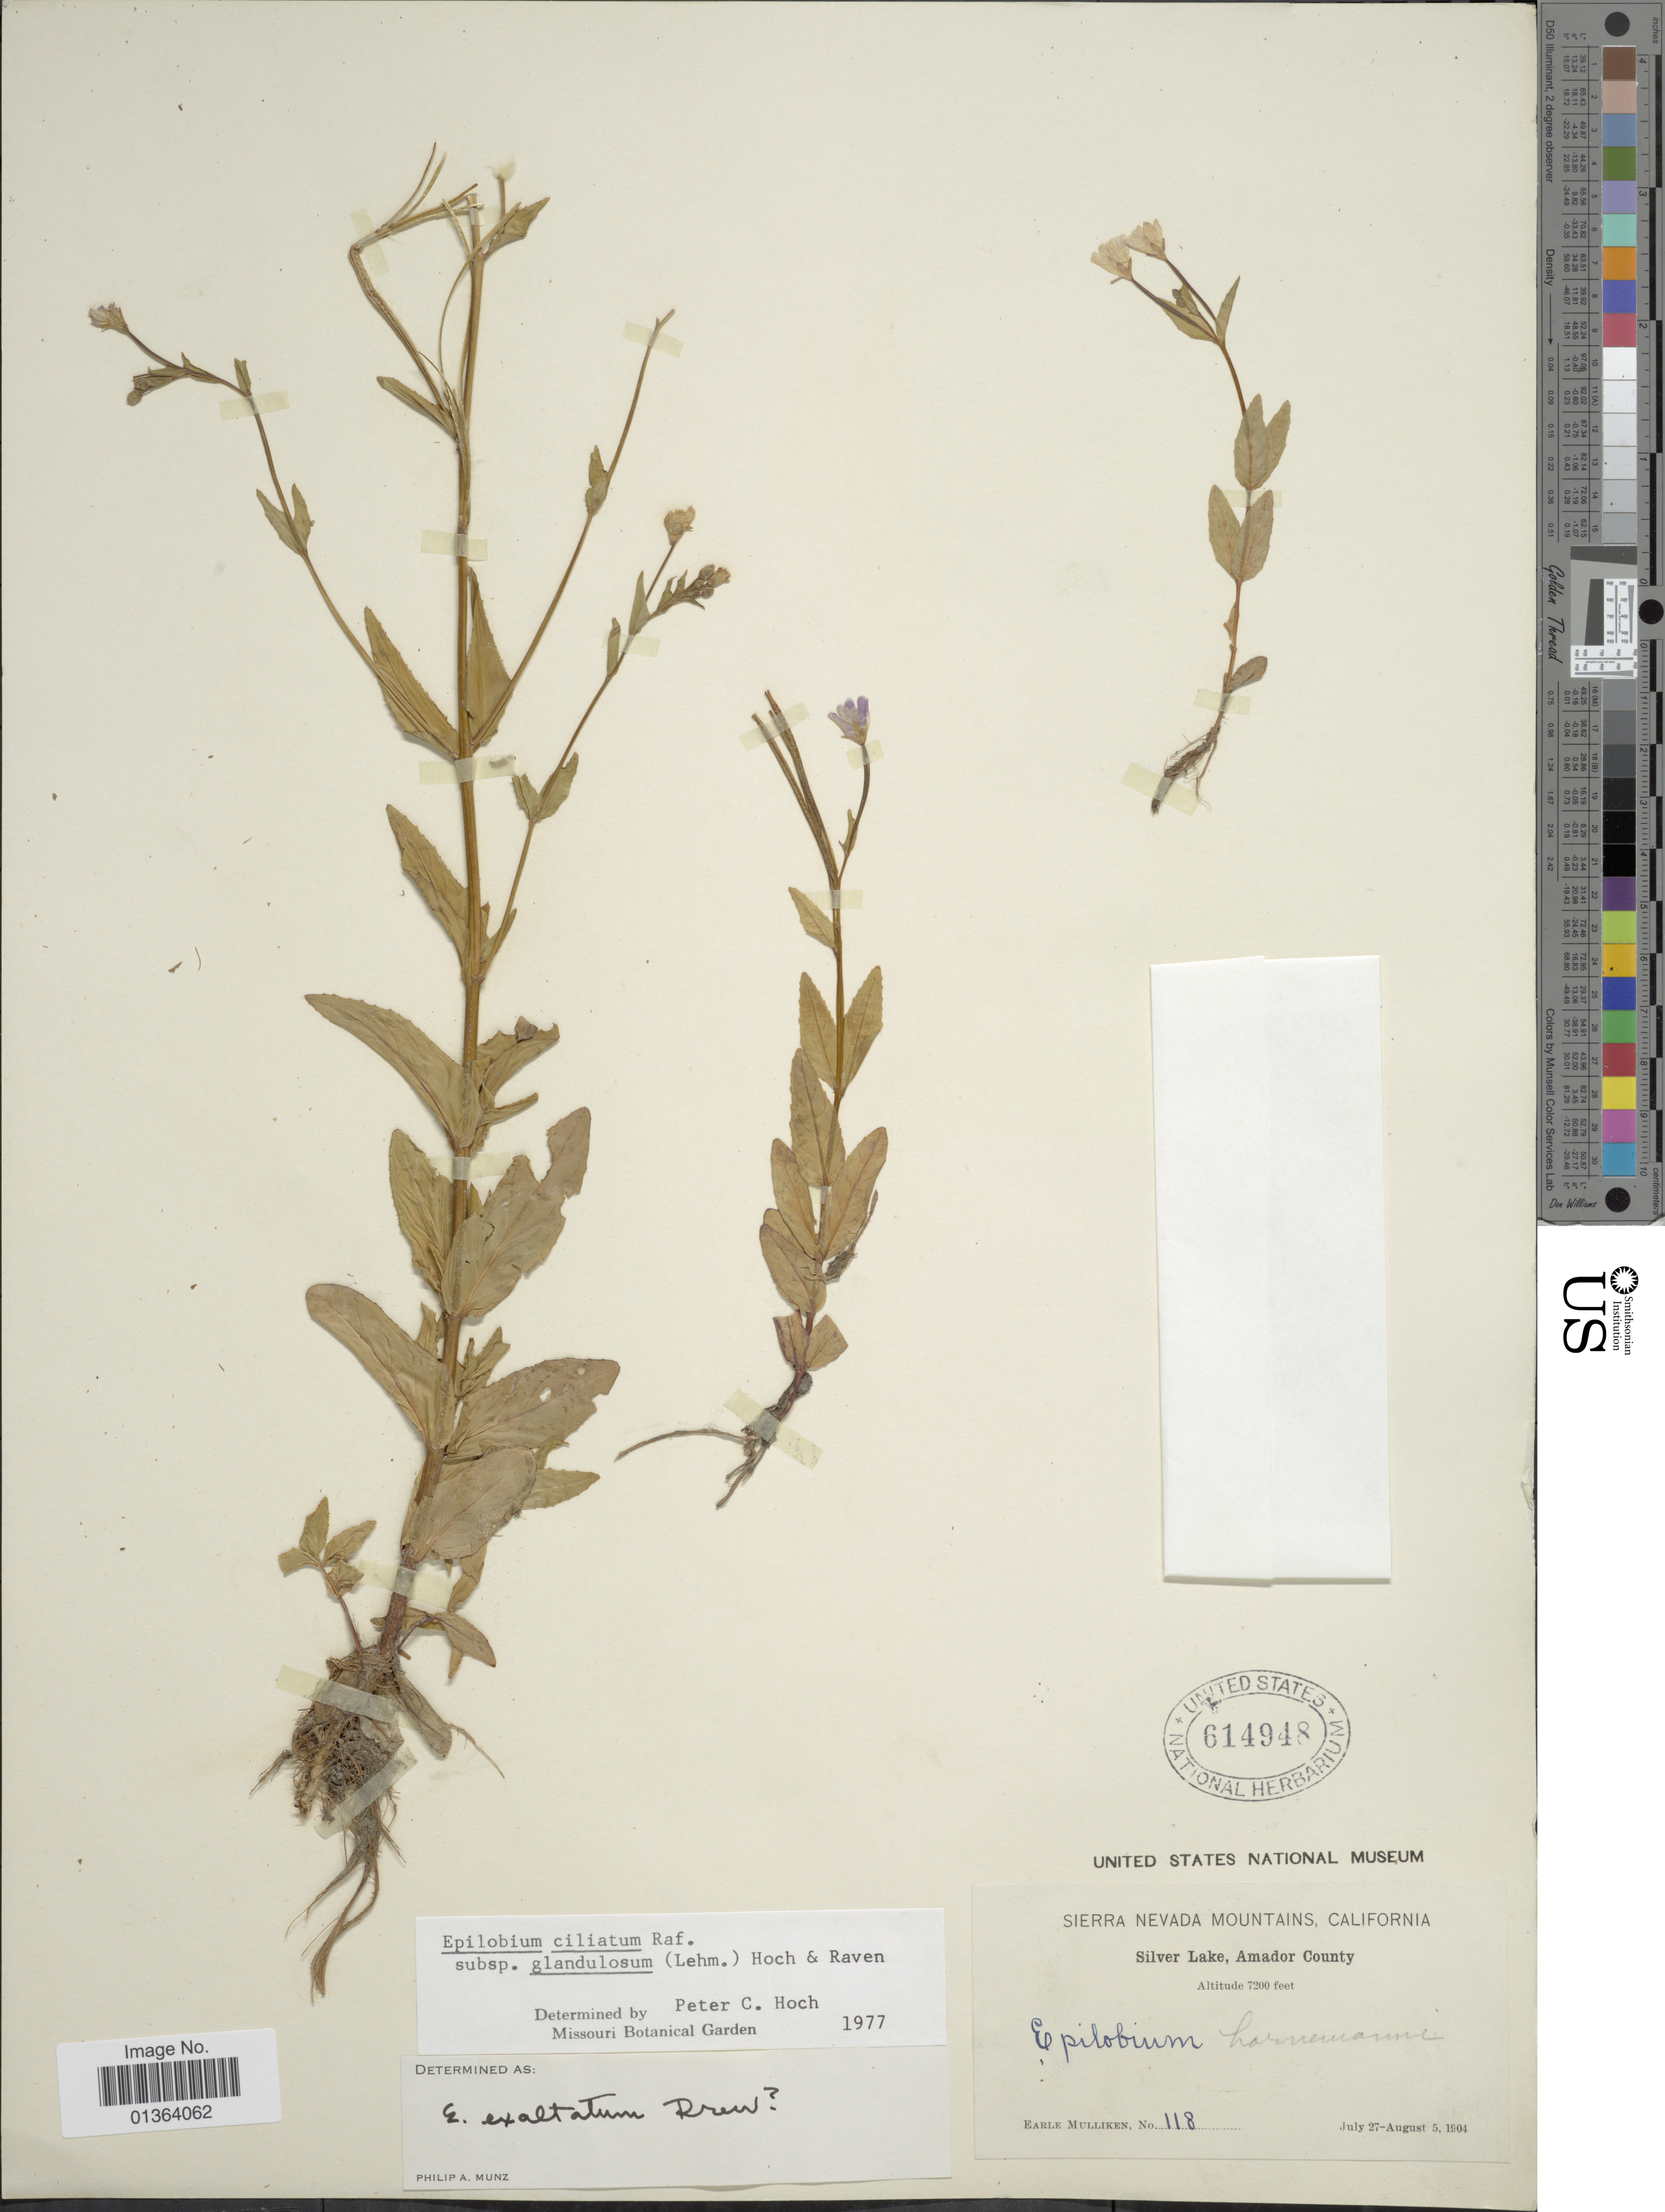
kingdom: Plantae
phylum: Tracheophyta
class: Magnoliopsida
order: Myrtales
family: Onagraceae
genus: Epilobium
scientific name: Epilobium ciliatum subsp. glandulosum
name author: (Lehm.) Hoch & P.H. Raven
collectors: E. Mulliken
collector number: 118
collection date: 1904-07-27/1904-08-05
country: United States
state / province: California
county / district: Amador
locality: Sierra Nevada Mountains. Silver Lake, Amador County.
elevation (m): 2195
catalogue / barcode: US 614948